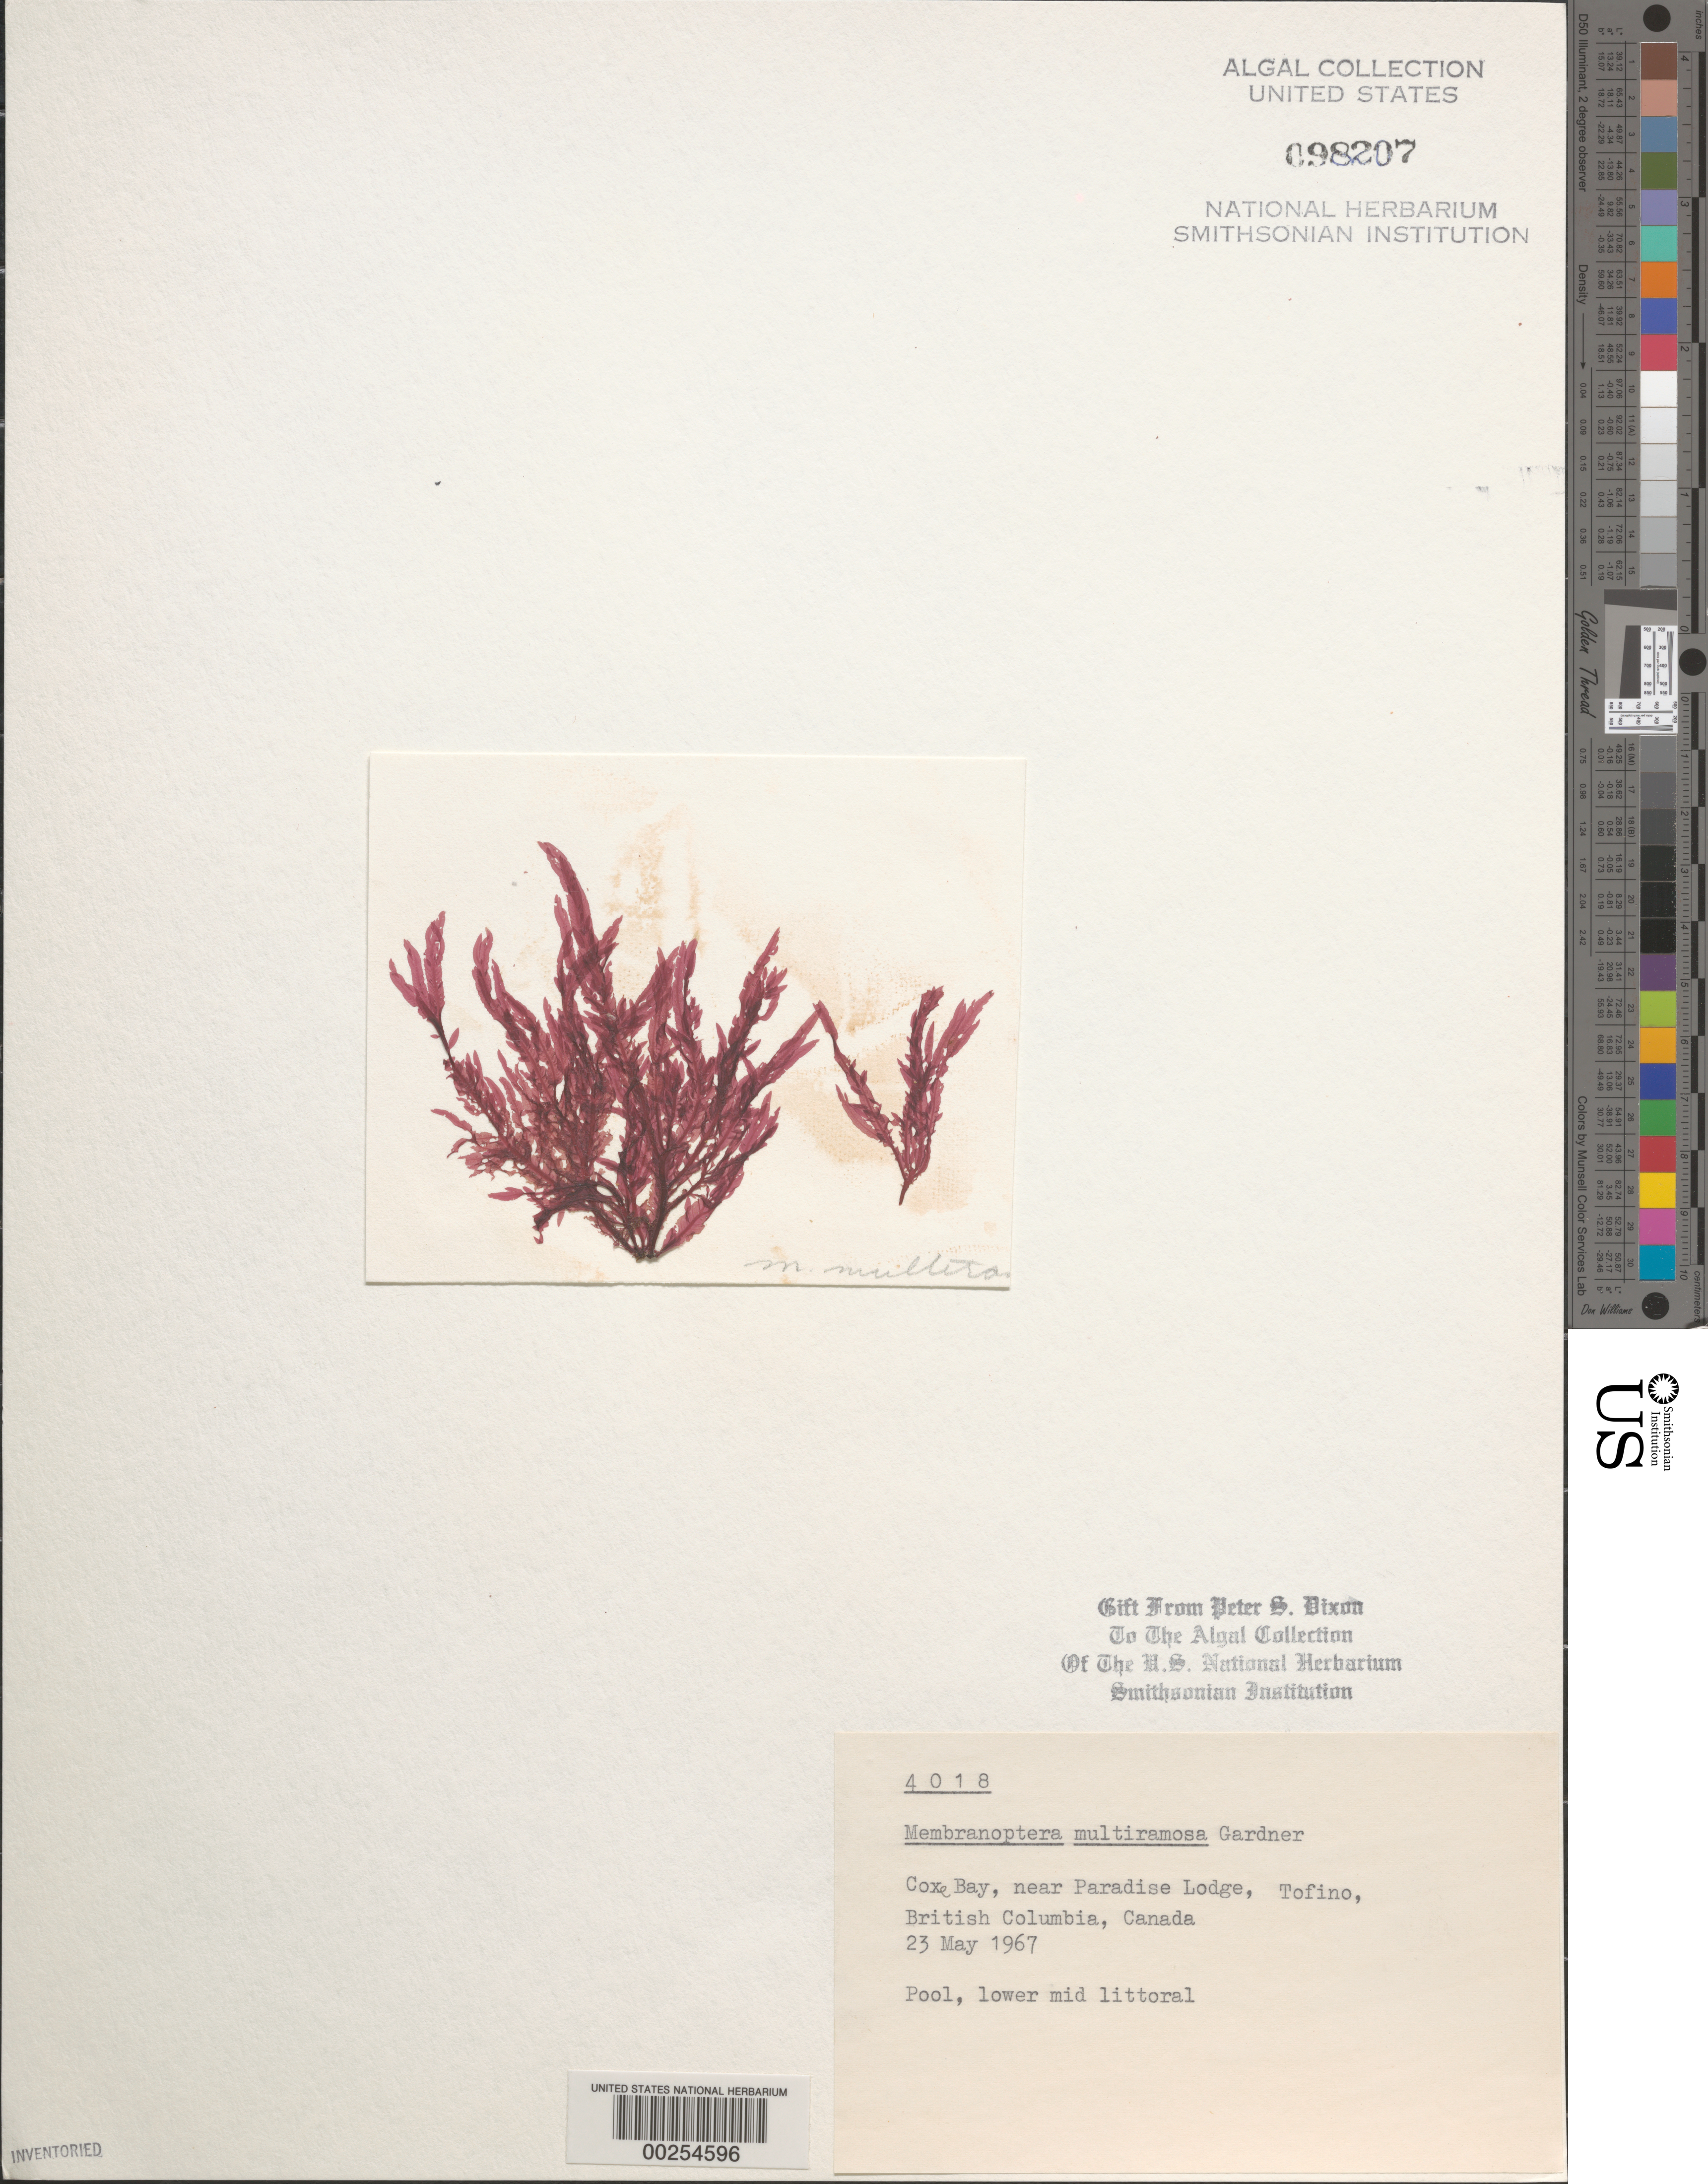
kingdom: Plantae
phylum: Rhodophyta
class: Florideophyceae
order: Ceramiales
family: Delesseriaceae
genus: Membranoptera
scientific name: Membranoptera platyphylla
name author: (Setch. & N.L. Gardner) Kylin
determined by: Algae name updating Project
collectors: P. S. Dixon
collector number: PSD 4018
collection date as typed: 23 May 1967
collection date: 1967-05-23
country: Canada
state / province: British Columbia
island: Vancouver Island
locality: Cox Bay (Coxe Bay), near Paradise Lodge, Tofino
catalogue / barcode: US 98207